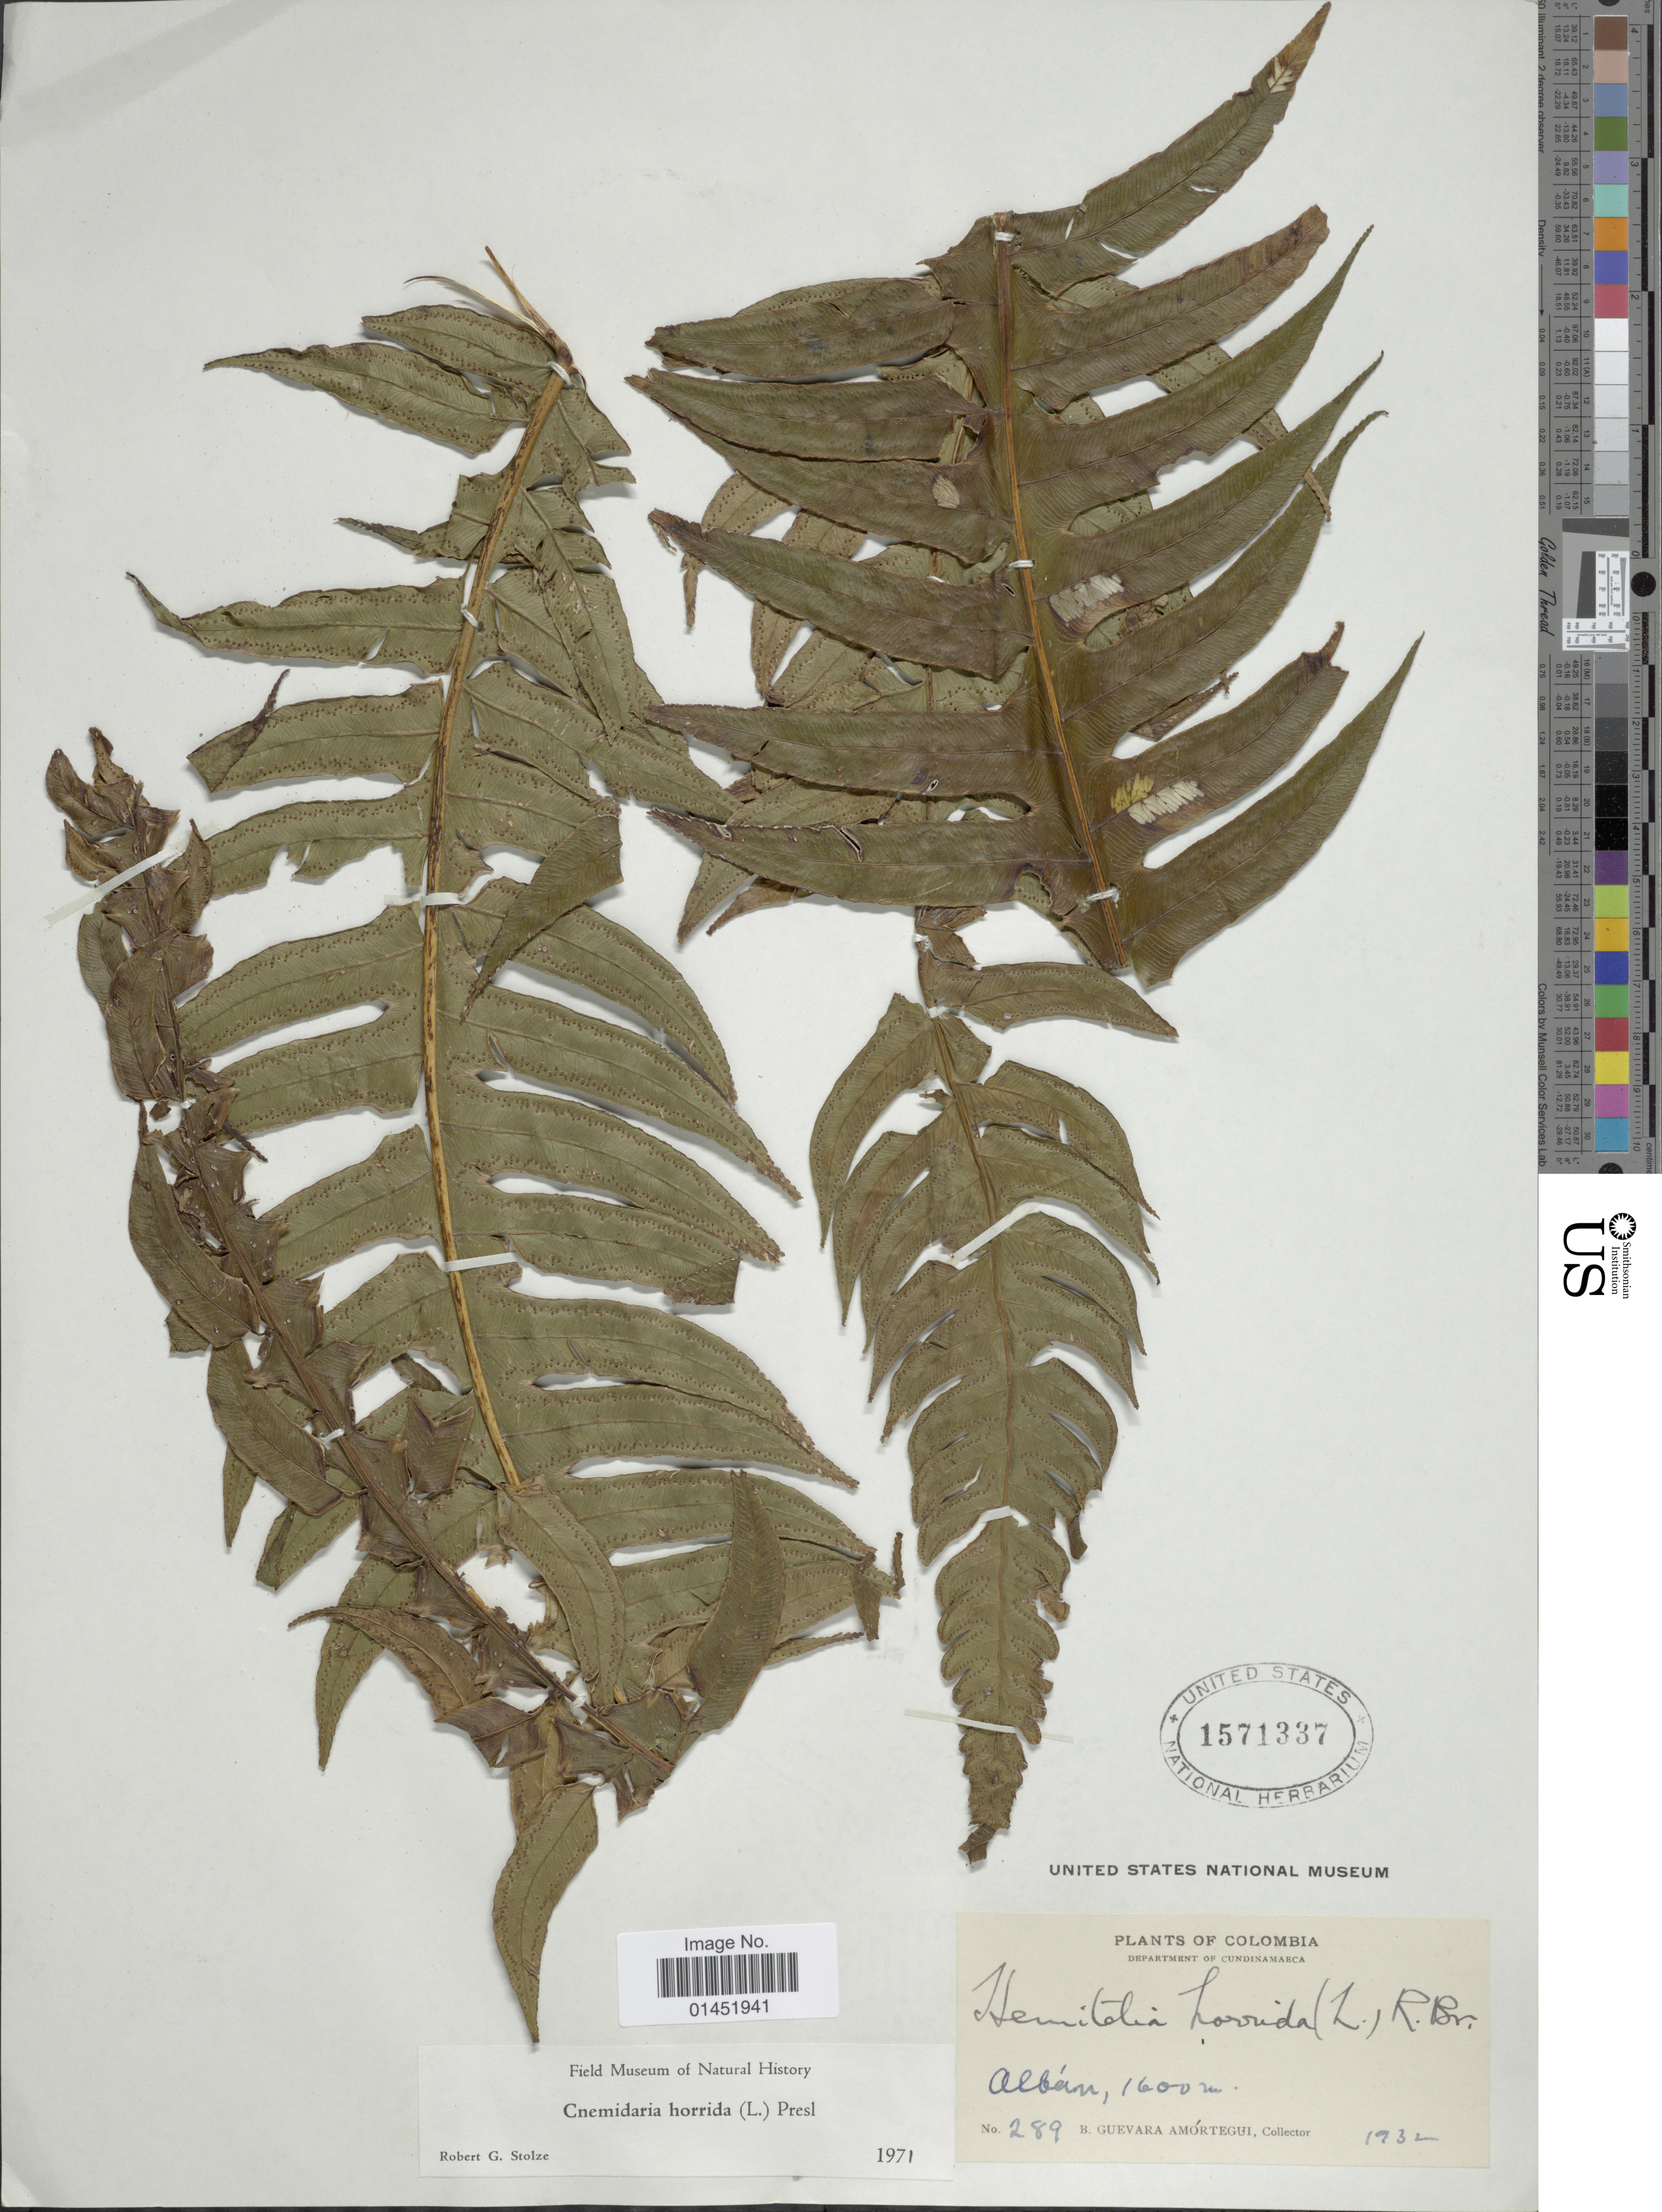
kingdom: Plantae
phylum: Tracheophyta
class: Polypodiopsida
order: Cyatheales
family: Cyatheaceae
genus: Cyathea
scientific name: Cyathea horrida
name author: (L.) Sm.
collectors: B. Amórtegui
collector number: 289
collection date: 1932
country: Colombia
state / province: Cundinamarca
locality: Department of Cundinamarca, Albán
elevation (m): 1600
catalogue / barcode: US 1571337